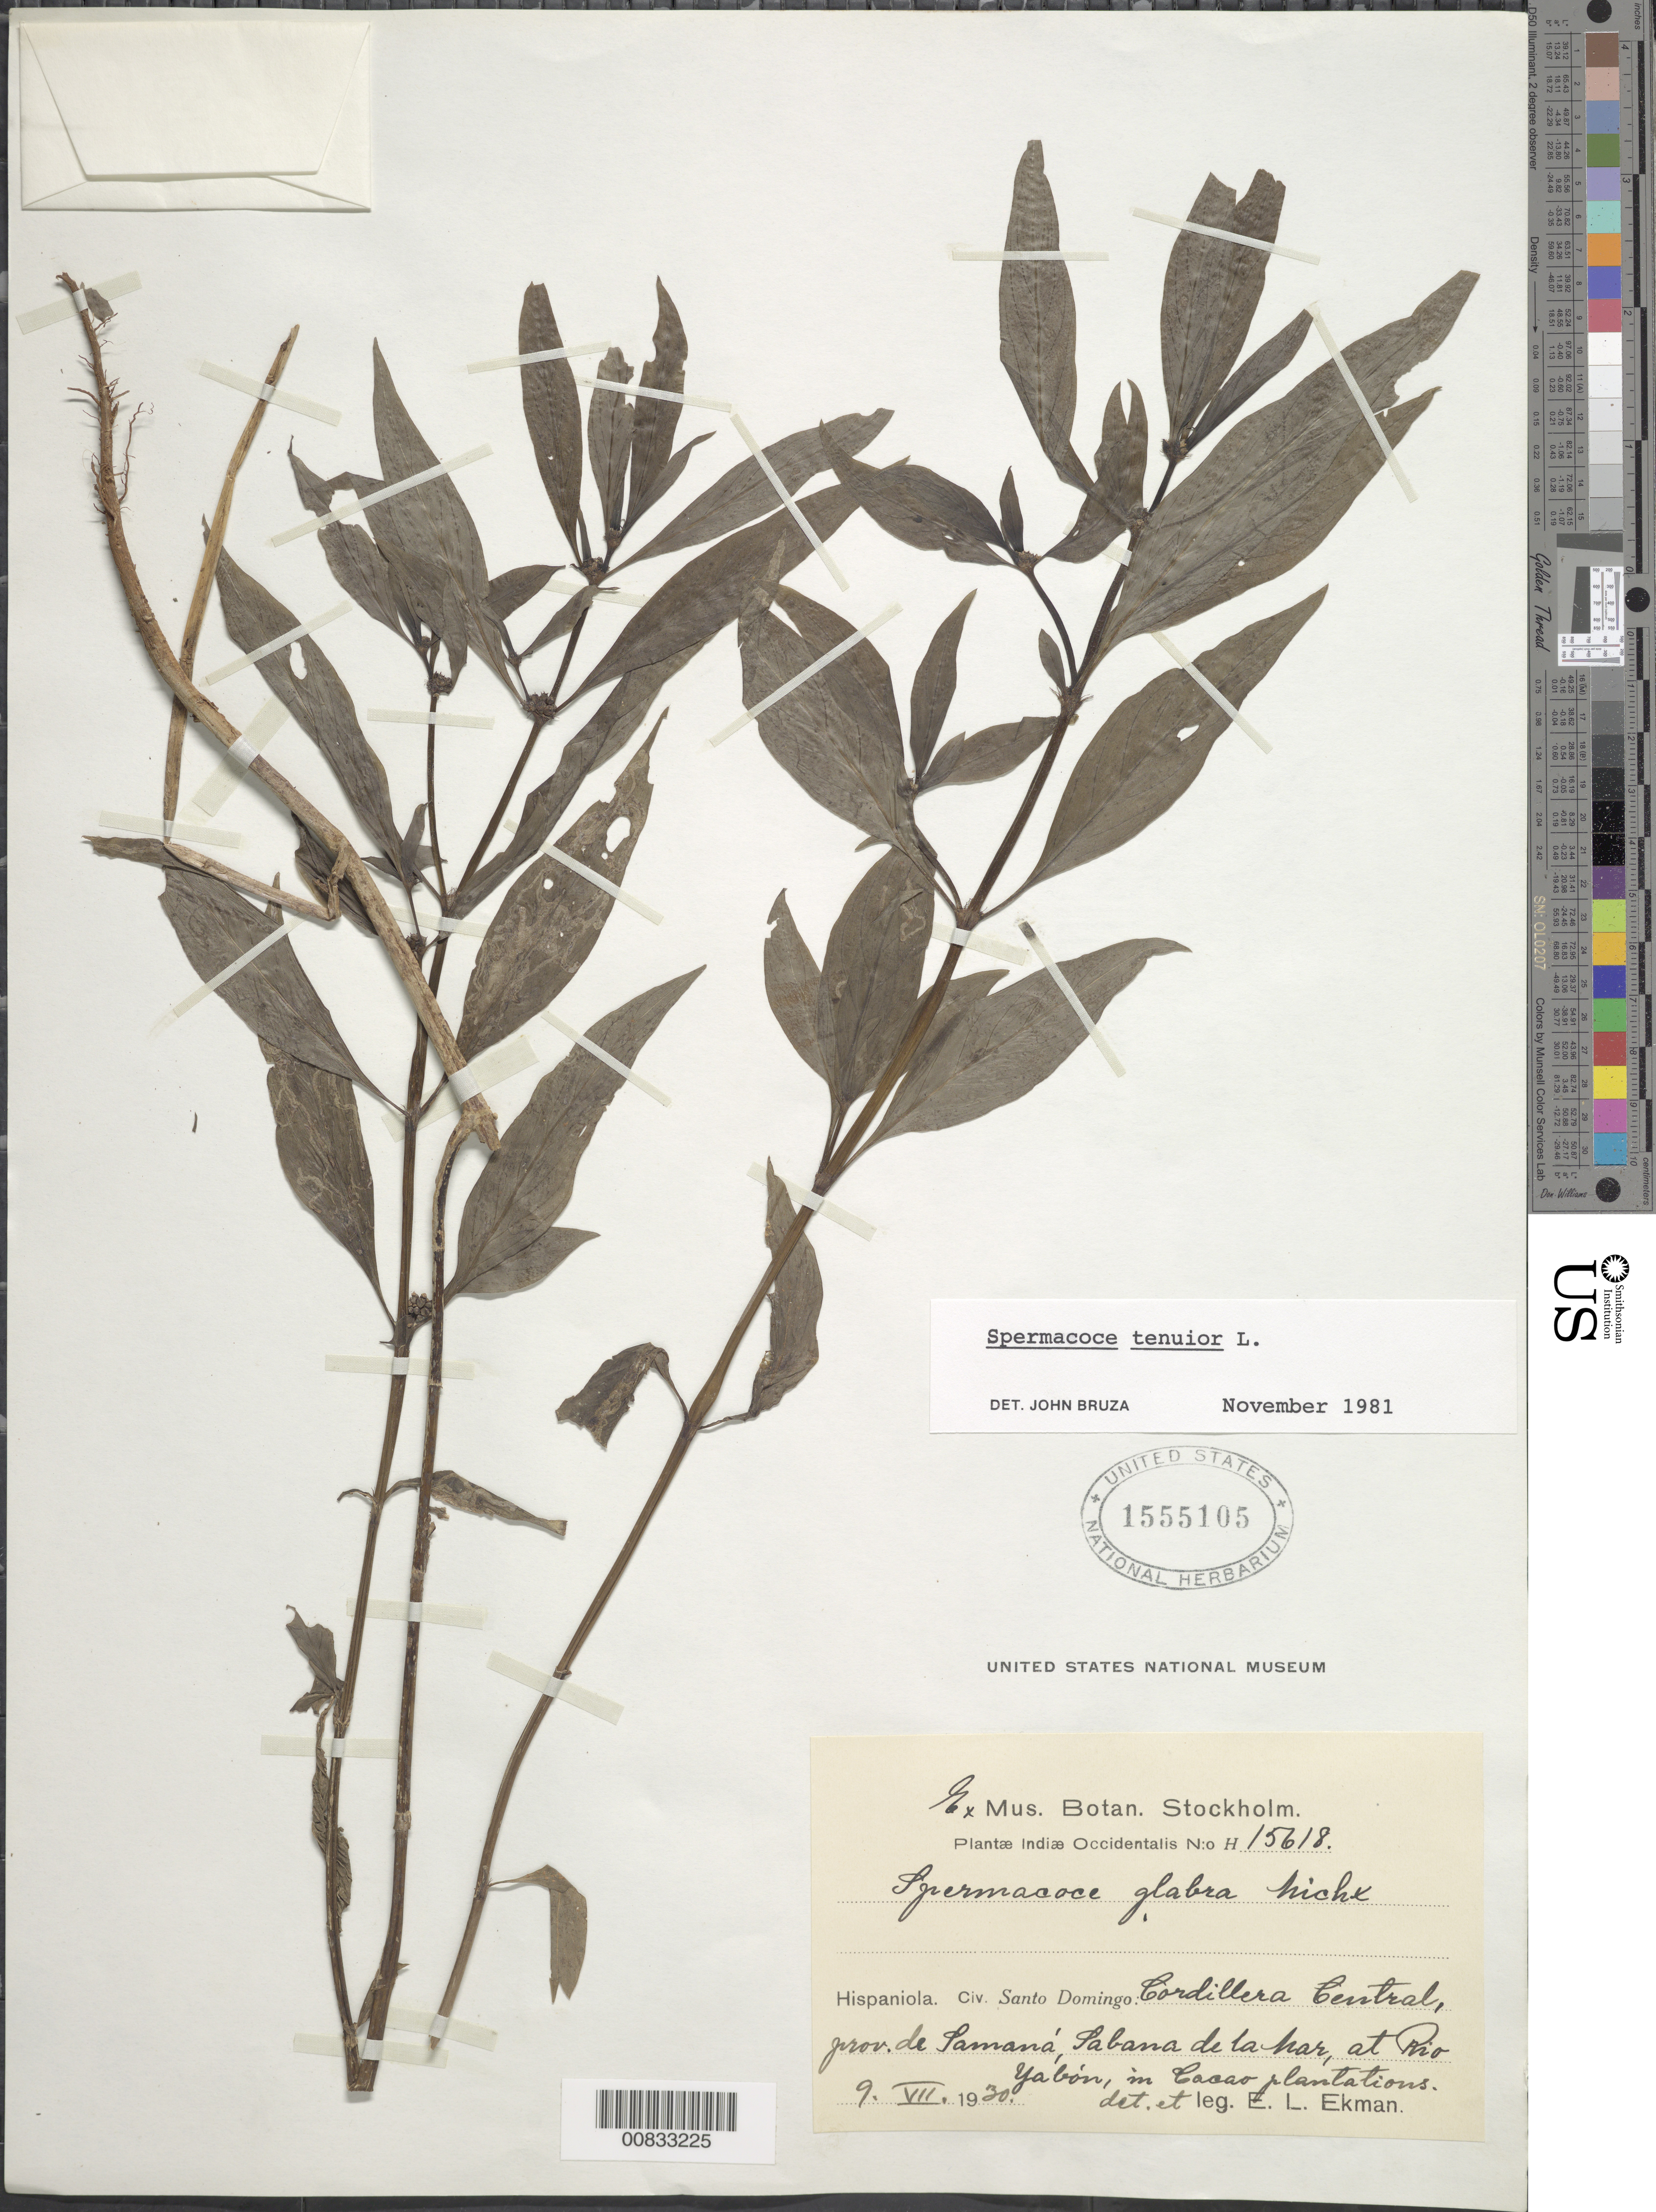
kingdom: Plantae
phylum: Tracheophyta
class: Magnoliopsida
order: Gentianales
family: Rubiaceae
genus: Spermacoce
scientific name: Spermacoce tenuior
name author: L.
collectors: E. L. Ekman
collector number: H 15618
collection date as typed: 09 Jul 1930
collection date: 1930-07-09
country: Dominican Republic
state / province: Samana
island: Hispaniola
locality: Cordillera Central, Sabana de la Mar, at Rio Yabón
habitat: In cacao plantations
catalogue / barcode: US 1555105